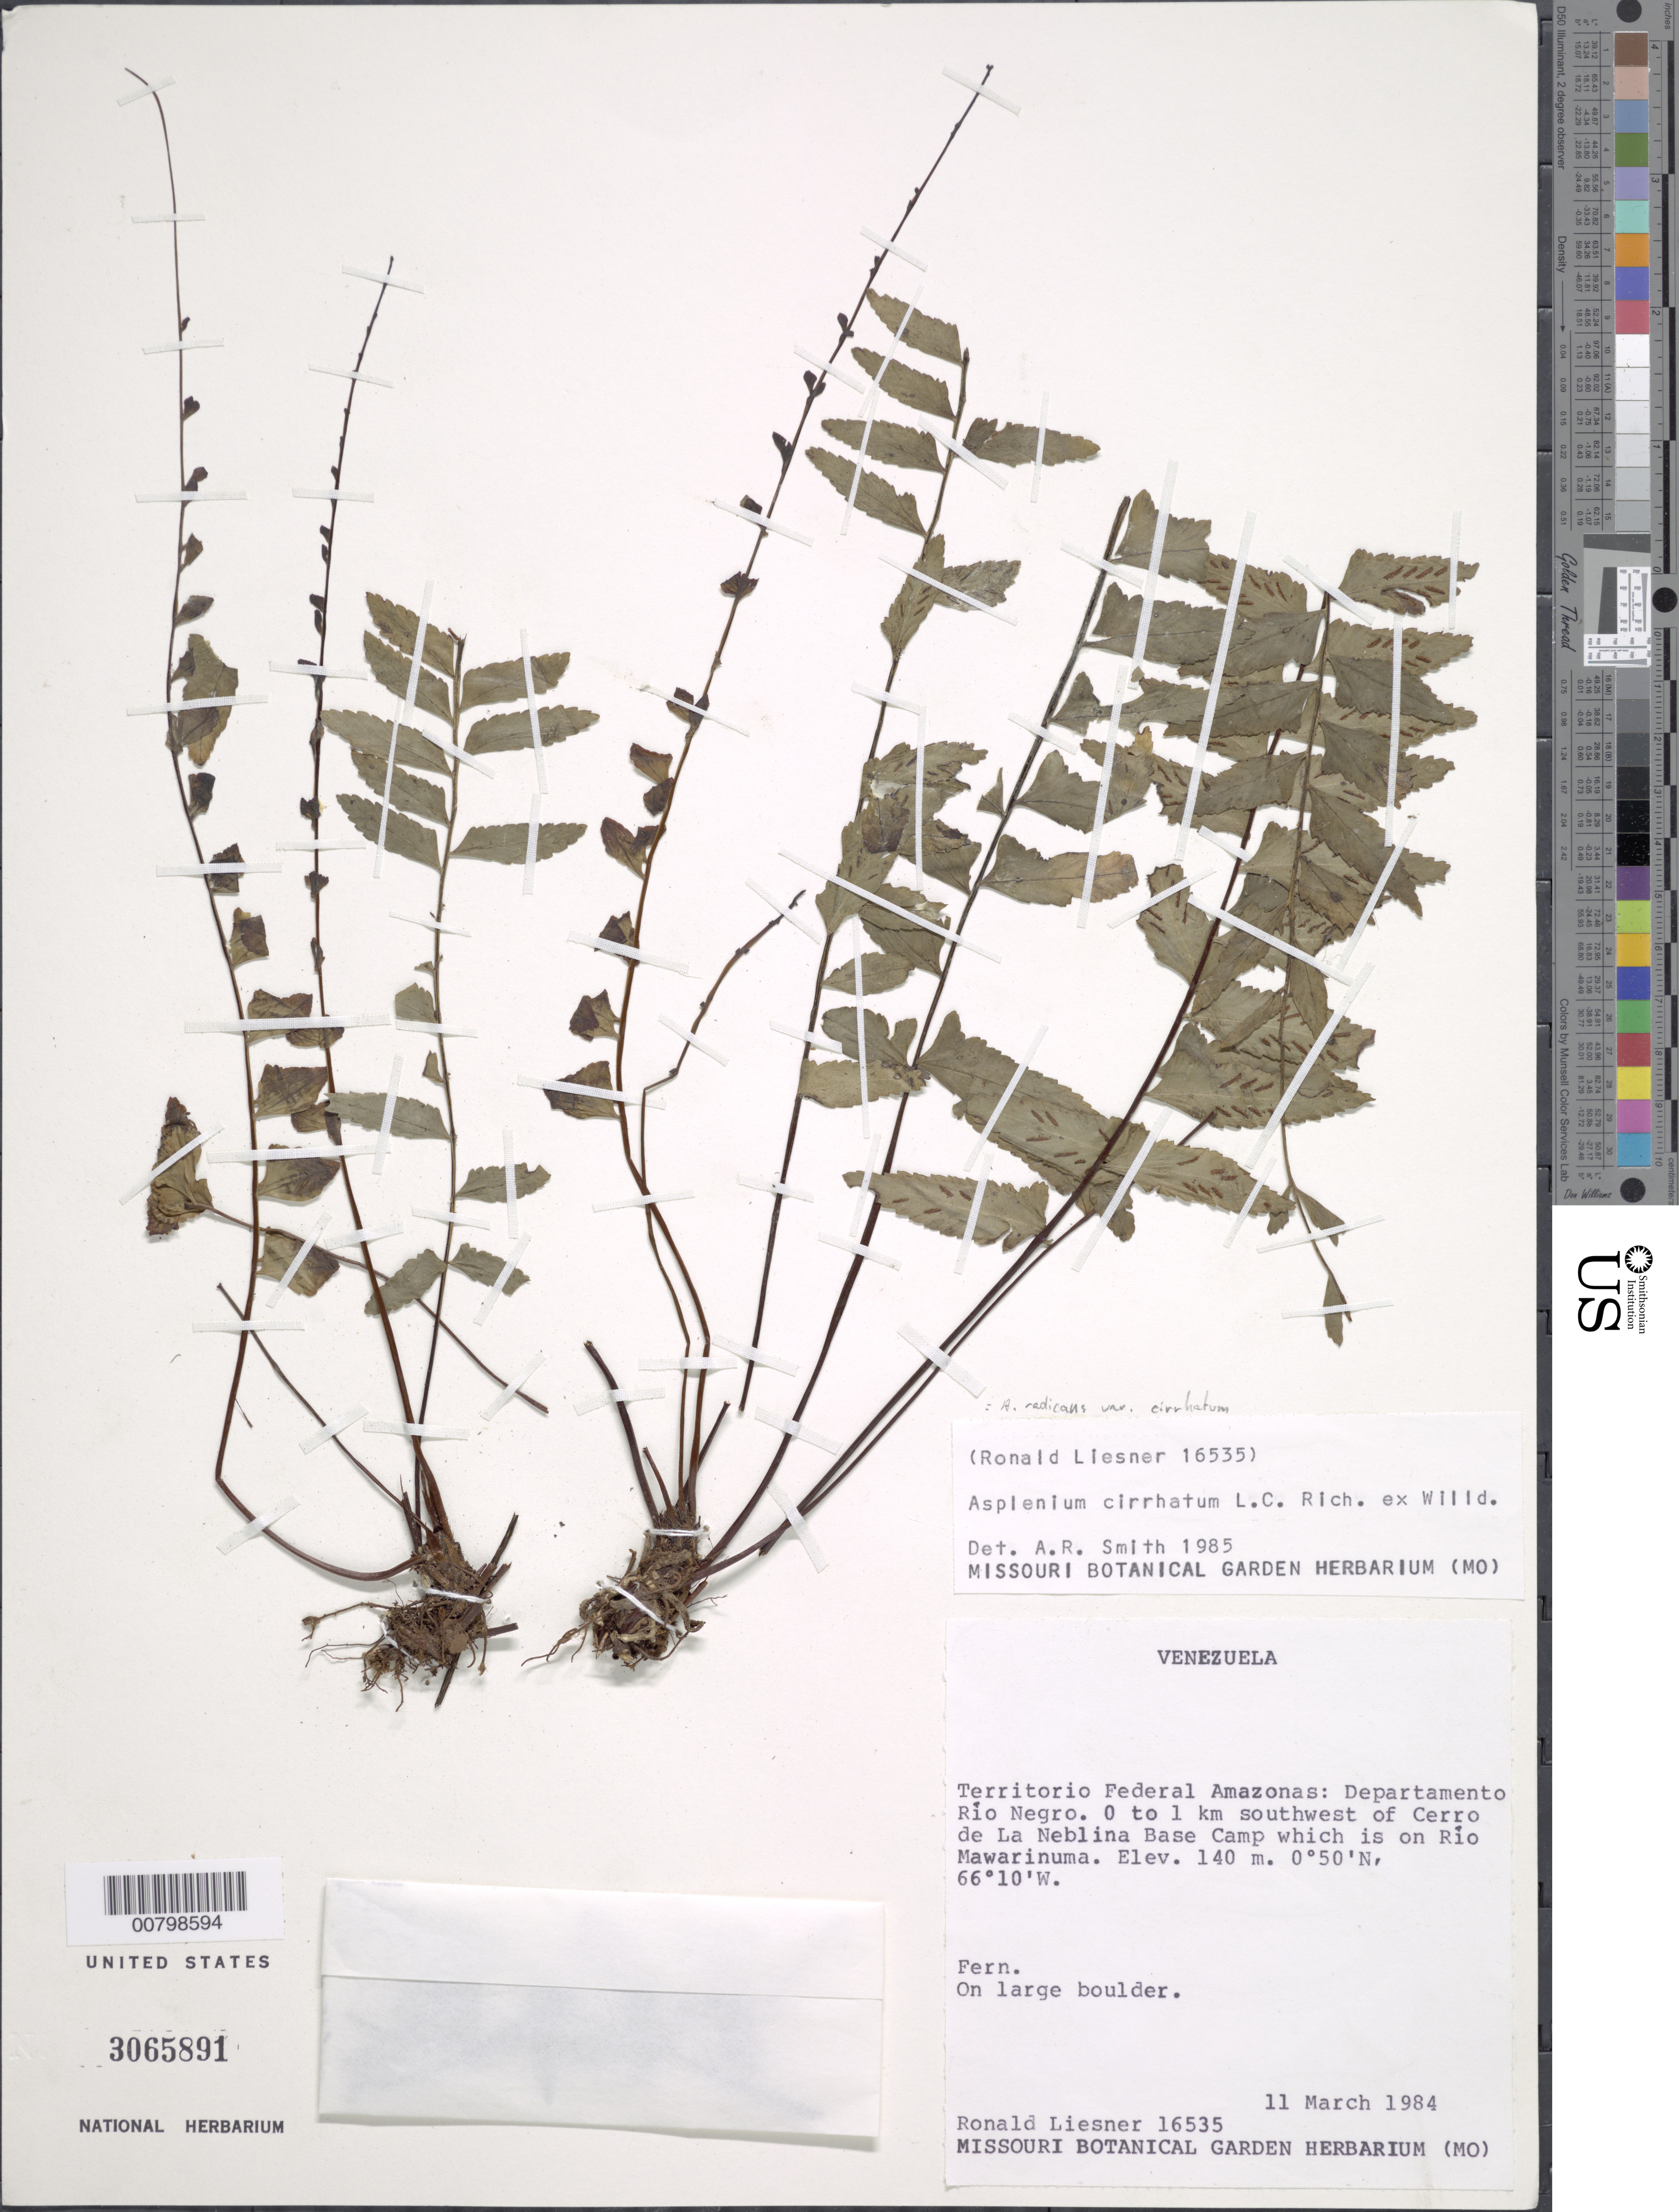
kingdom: Plantae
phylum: Tracheophyta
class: Polypodiopsida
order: Polypodiales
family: Aspleniaceae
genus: Asplenium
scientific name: Asplenium radicans var. cirrhatum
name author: (Rich. ex Willd.) Rosenst.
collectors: R. L. Liesner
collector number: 16535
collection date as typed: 11-Mar-84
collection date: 1984-03-11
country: Venezuela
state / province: Amazonas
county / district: Río Negro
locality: Río Mawarinuma, 0-1 km SW of Cerro de La Neblina Base Camp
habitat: Large boulder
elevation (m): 140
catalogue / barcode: US 3065891